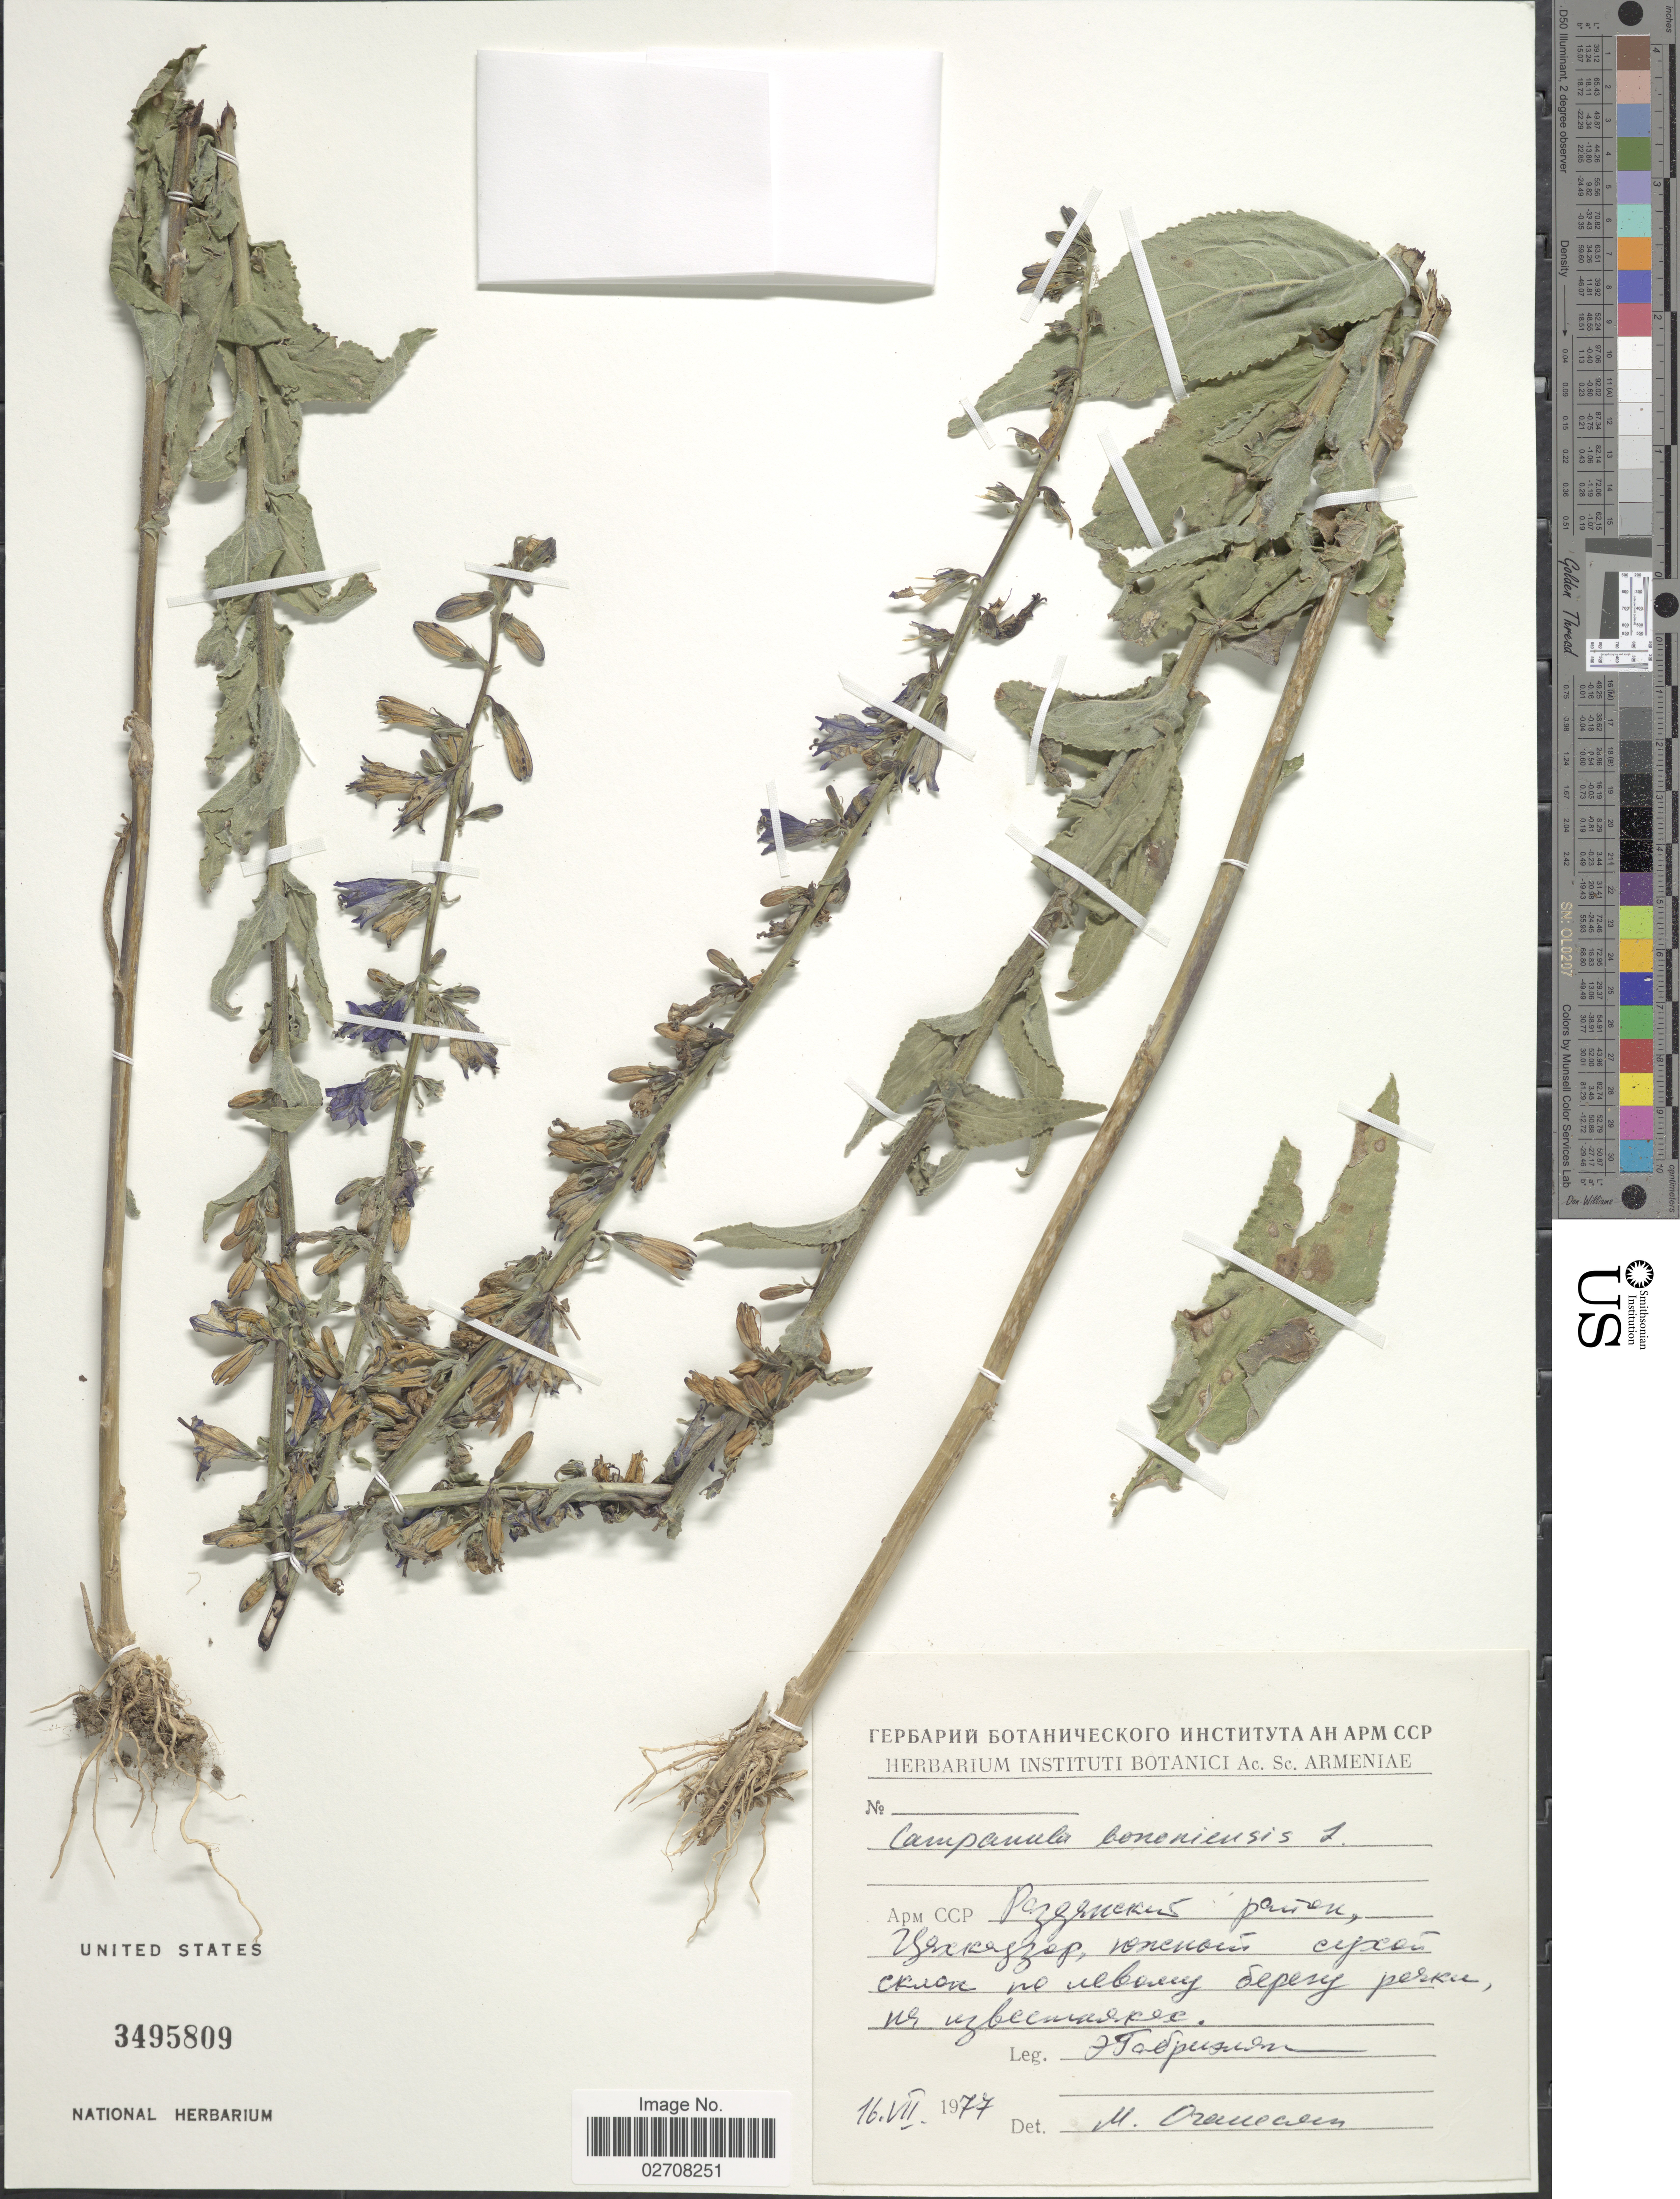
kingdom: Plantae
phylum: Tracheophyta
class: Magnoliopsida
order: Asterales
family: Campanulaceae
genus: Campanula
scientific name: Campanula bononiensis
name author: L.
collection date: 1977-07-16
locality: APM CCP. [Foreign script]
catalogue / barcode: US 3495809